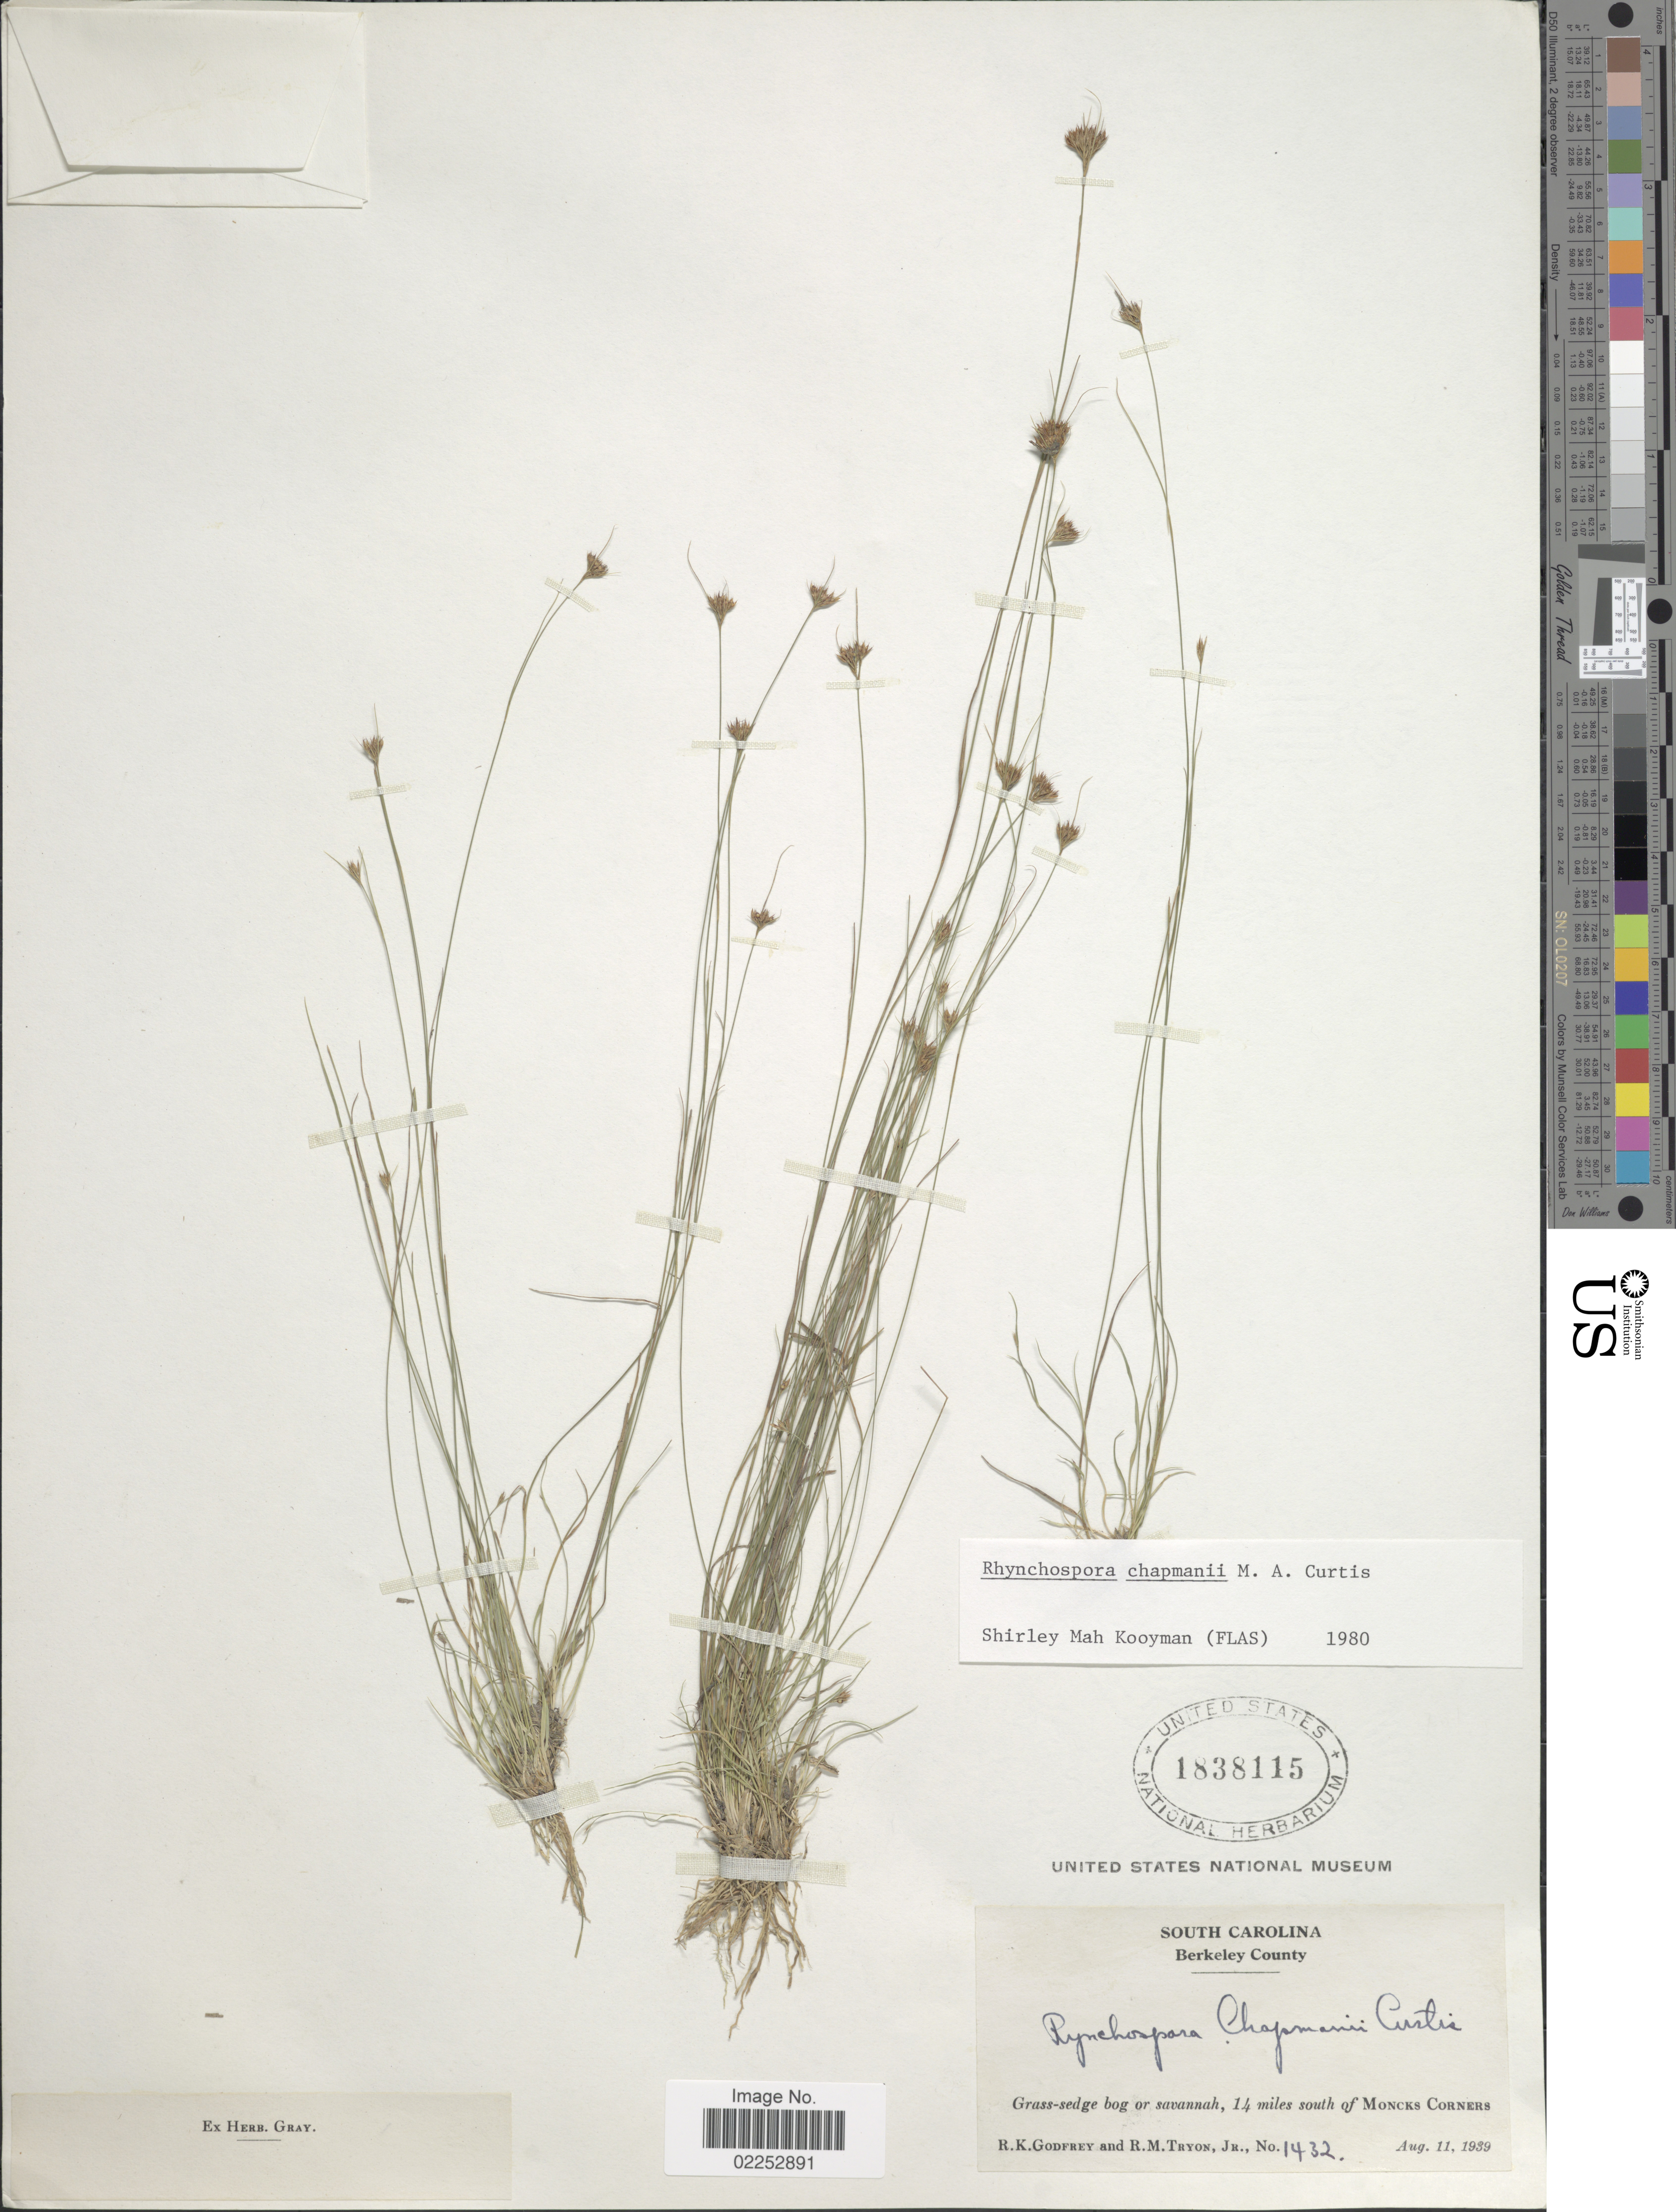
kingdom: Plantae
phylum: Tracheophyta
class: Liliopsida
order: Poales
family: Cyperaceae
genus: Rhynchospora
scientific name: Rhynchospora chapmanii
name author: M.A. Curtis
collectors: R. K. Godfrey & R. M. Tryon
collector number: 1432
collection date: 1939-08-11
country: United States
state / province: South Carolina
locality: Berkeley County. 14 miles south of Moncks Corners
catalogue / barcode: US 1838115